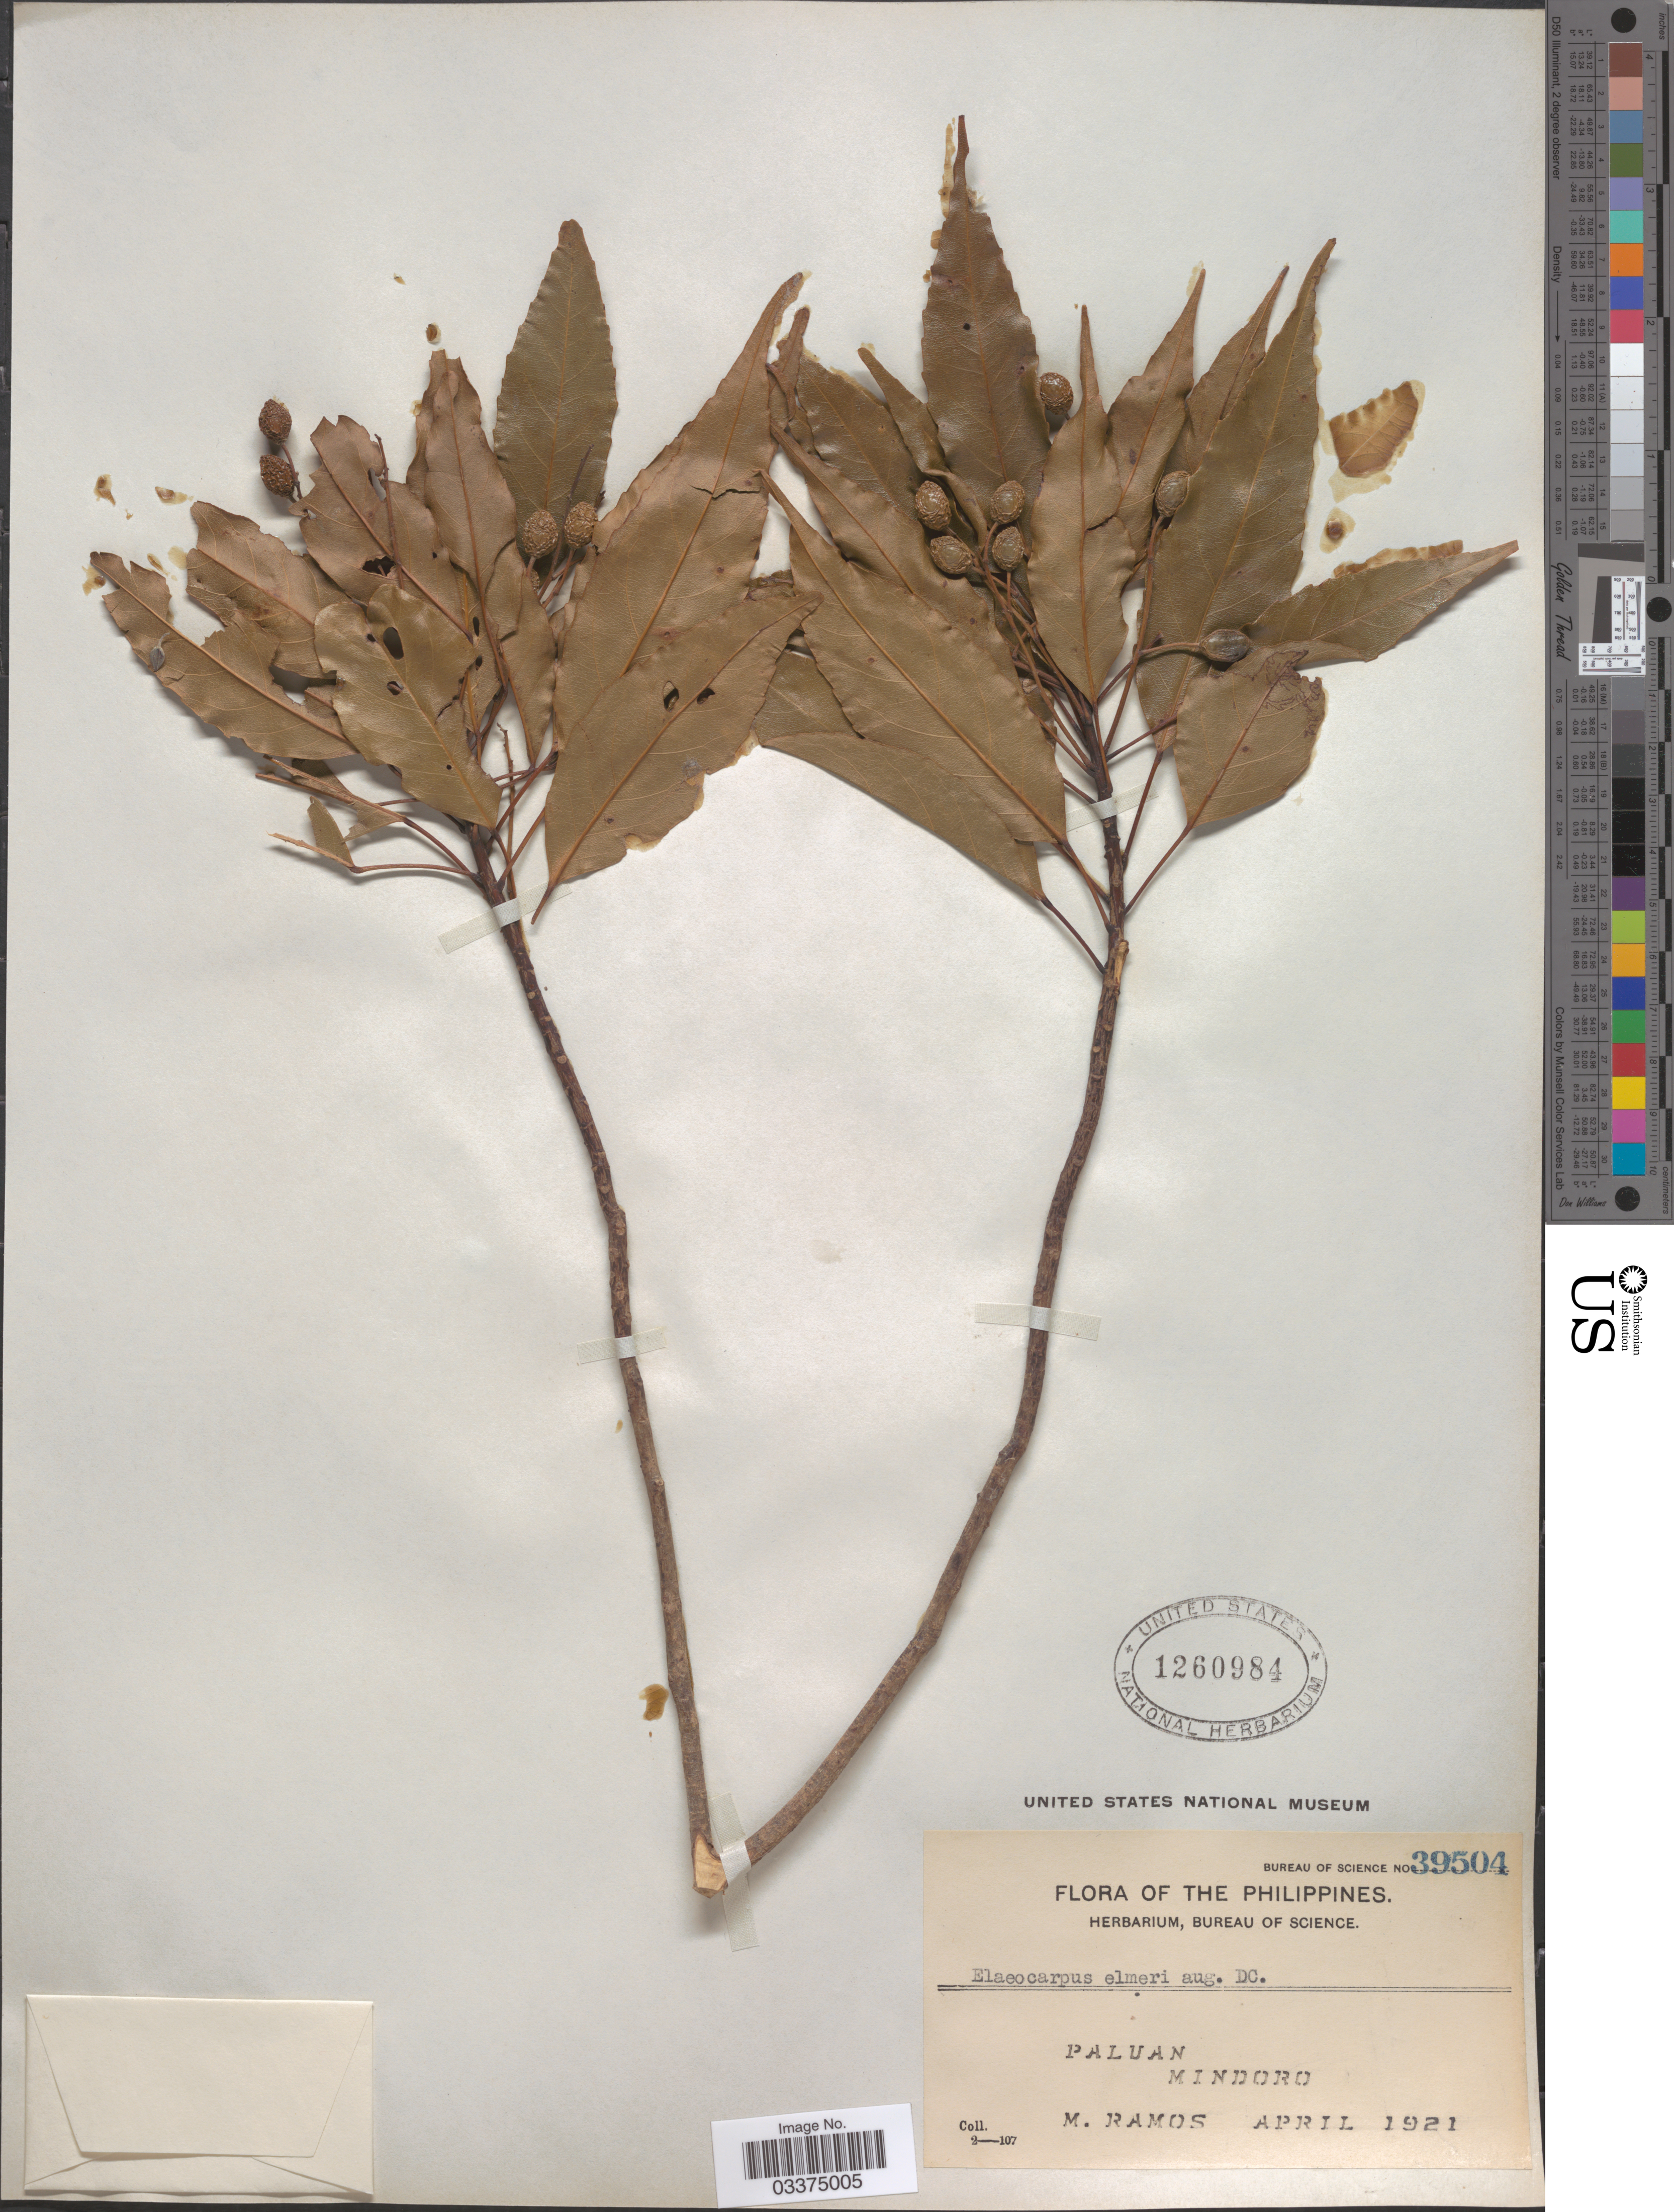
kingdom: Plantae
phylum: Tracheophyta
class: Magnoliopsida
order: Oxalidales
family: Elaeocarpaceae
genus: Elaeocarpus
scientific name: Elaeocarpus elmeri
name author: A. DC. in Elmer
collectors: M. Ramos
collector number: Bureau of Science 39504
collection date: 1921-04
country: Philippines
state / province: Mimaropa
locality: Paluan, Mindoro.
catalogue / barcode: US 1260984